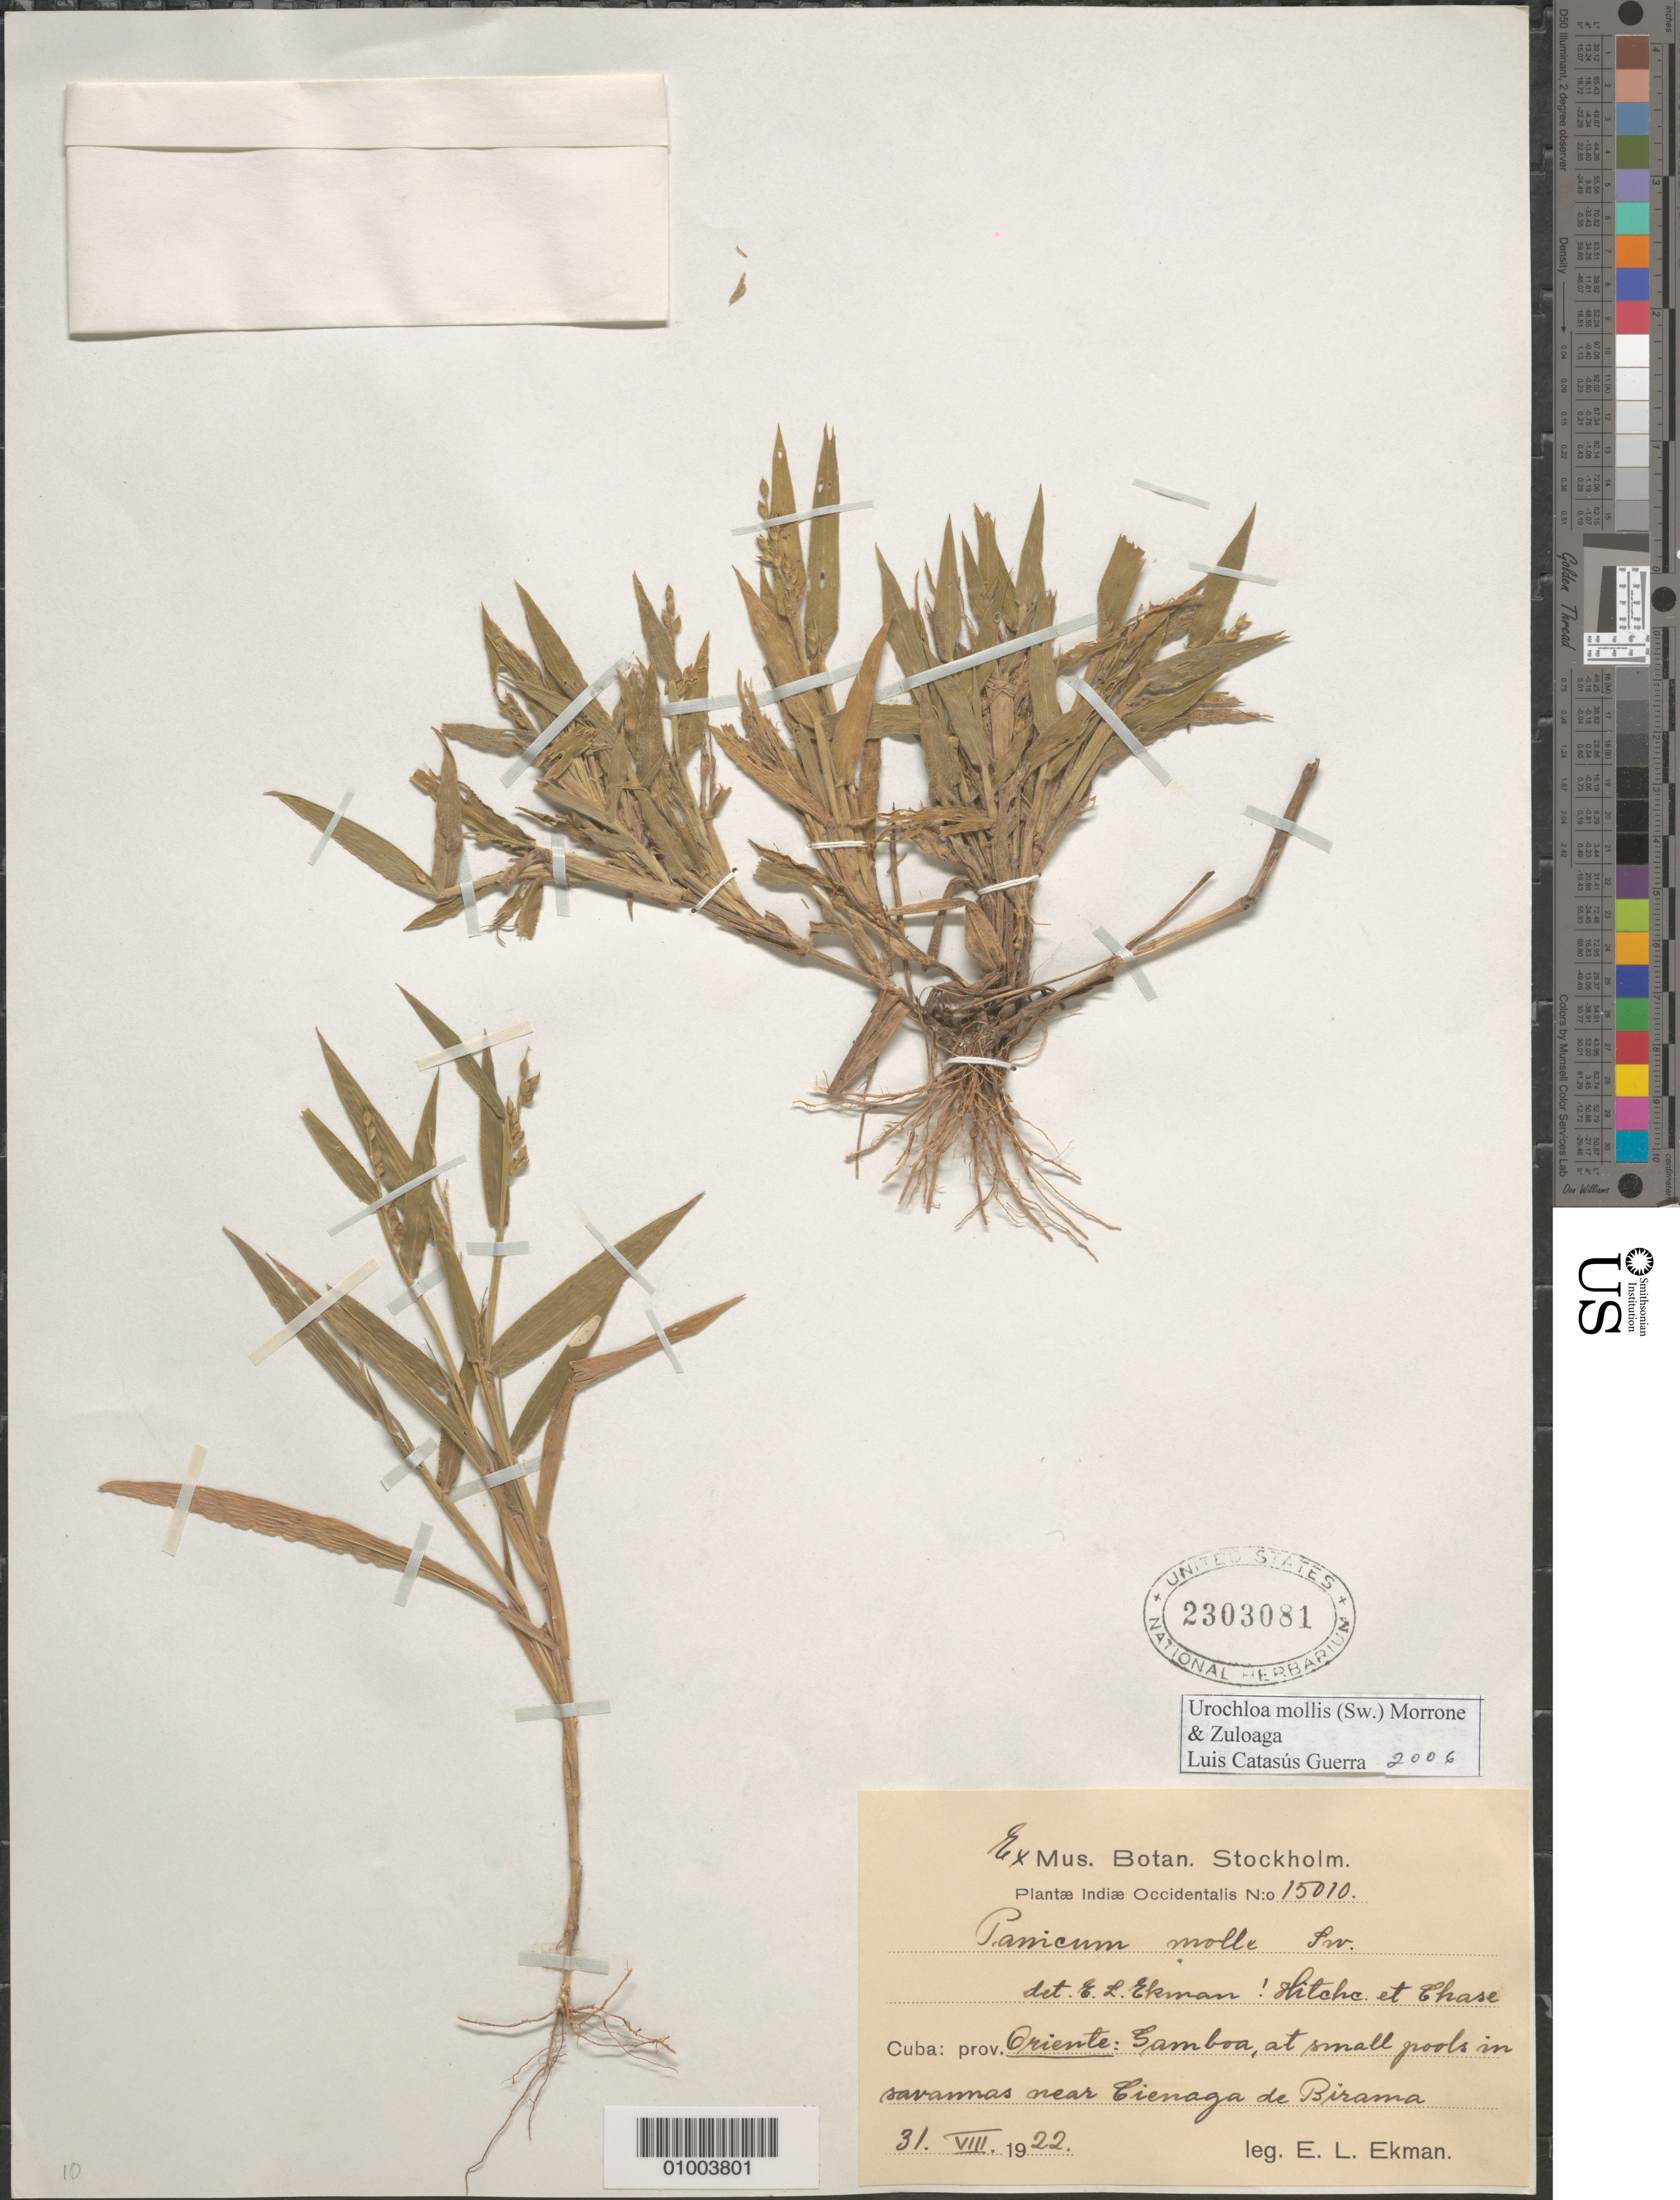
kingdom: Plantae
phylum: Tracheophyta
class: Liliopsida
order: Poales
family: Poaceae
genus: Urochloa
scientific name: Urochloa mollis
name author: (Sw.) Morrone & Zuloaga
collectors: E. L. Ekman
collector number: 15010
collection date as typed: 31 Aug 1922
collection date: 1922-08-31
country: Cuba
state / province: Oriente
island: Cuba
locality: Samboa, at small grools in savannas near Cienaga de Birama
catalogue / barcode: US 2303081